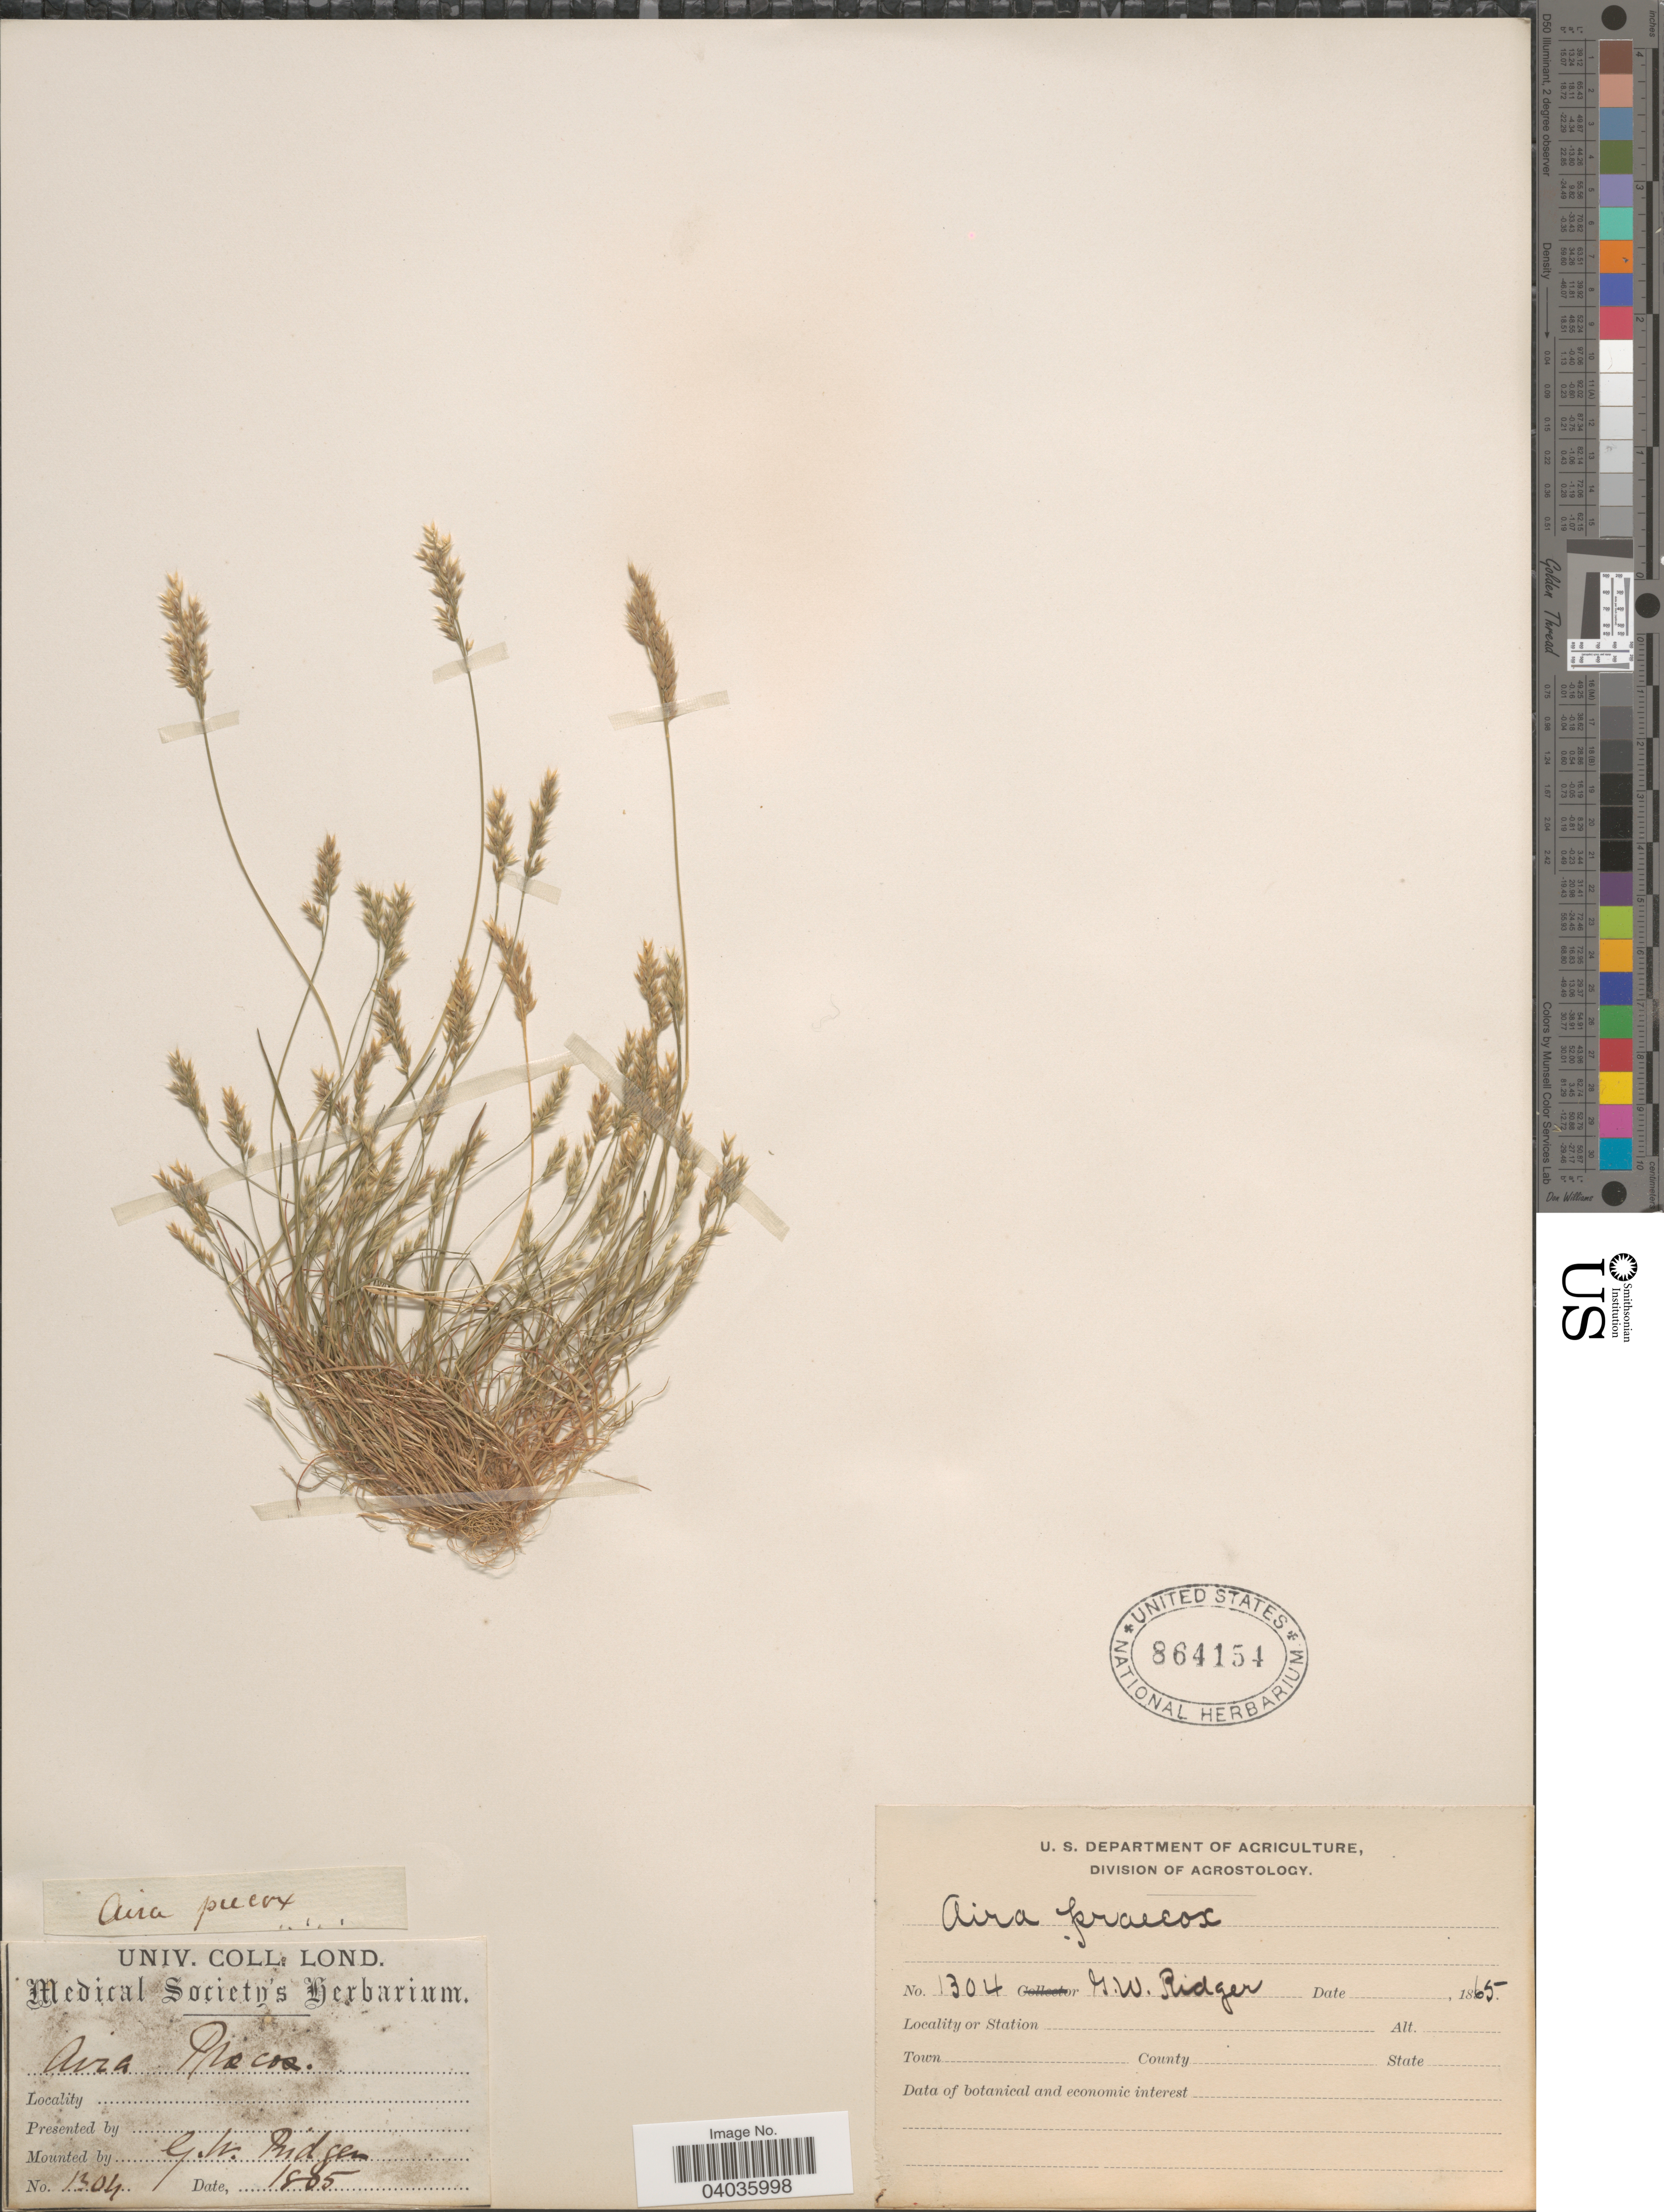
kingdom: Plantae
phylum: Tracheophyta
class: Liliopsida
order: Poales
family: Poaceae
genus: Aira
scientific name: Aira praecox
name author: L.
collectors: G. Ridger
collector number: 1304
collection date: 1865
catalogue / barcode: US 864154